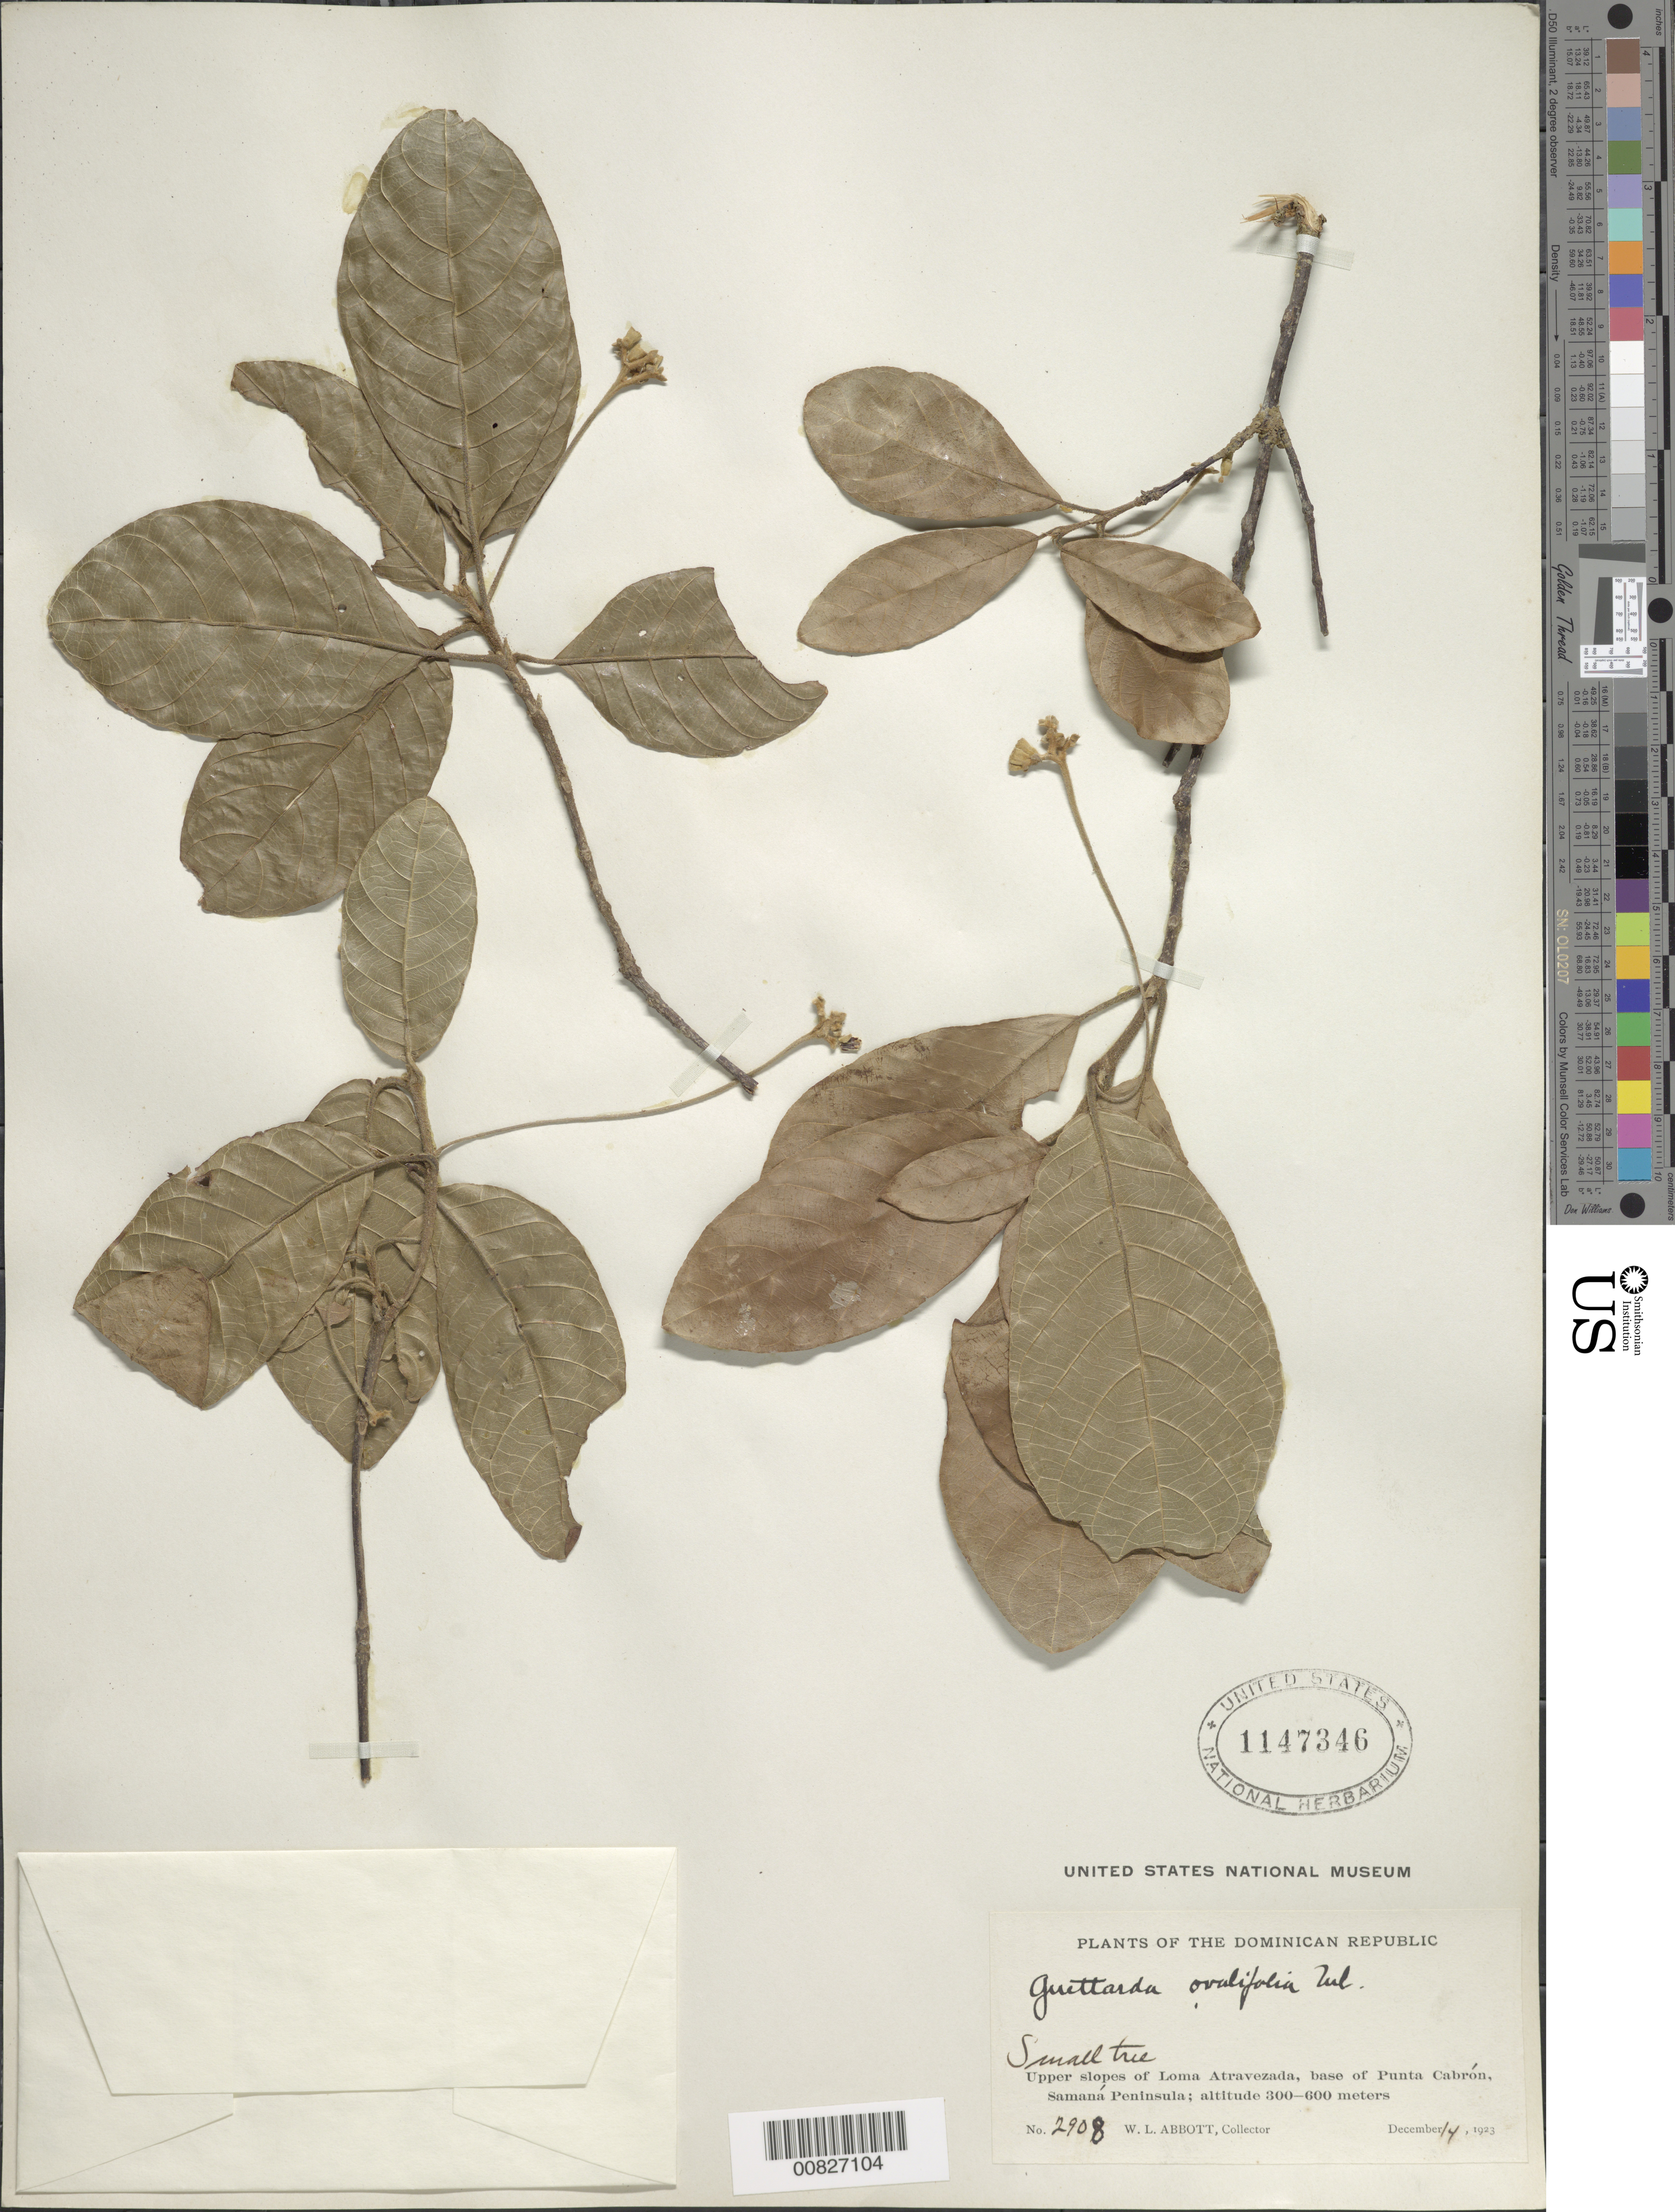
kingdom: Plantae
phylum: Tracheophyta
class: Magnoliopsida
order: Gentianales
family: Rubiaceae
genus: Guettarda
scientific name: Guettarda ovalifolia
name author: Urb.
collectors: W. L. Abbott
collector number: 2908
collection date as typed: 14 Dec 1923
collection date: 1923-12-14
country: Dominican Republic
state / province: Samana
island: Hispaniola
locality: Upper slopes of Loma Atravezada, base of Punta Cabrón, Samaná Peninsula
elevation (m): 300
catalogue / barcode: US 1147346